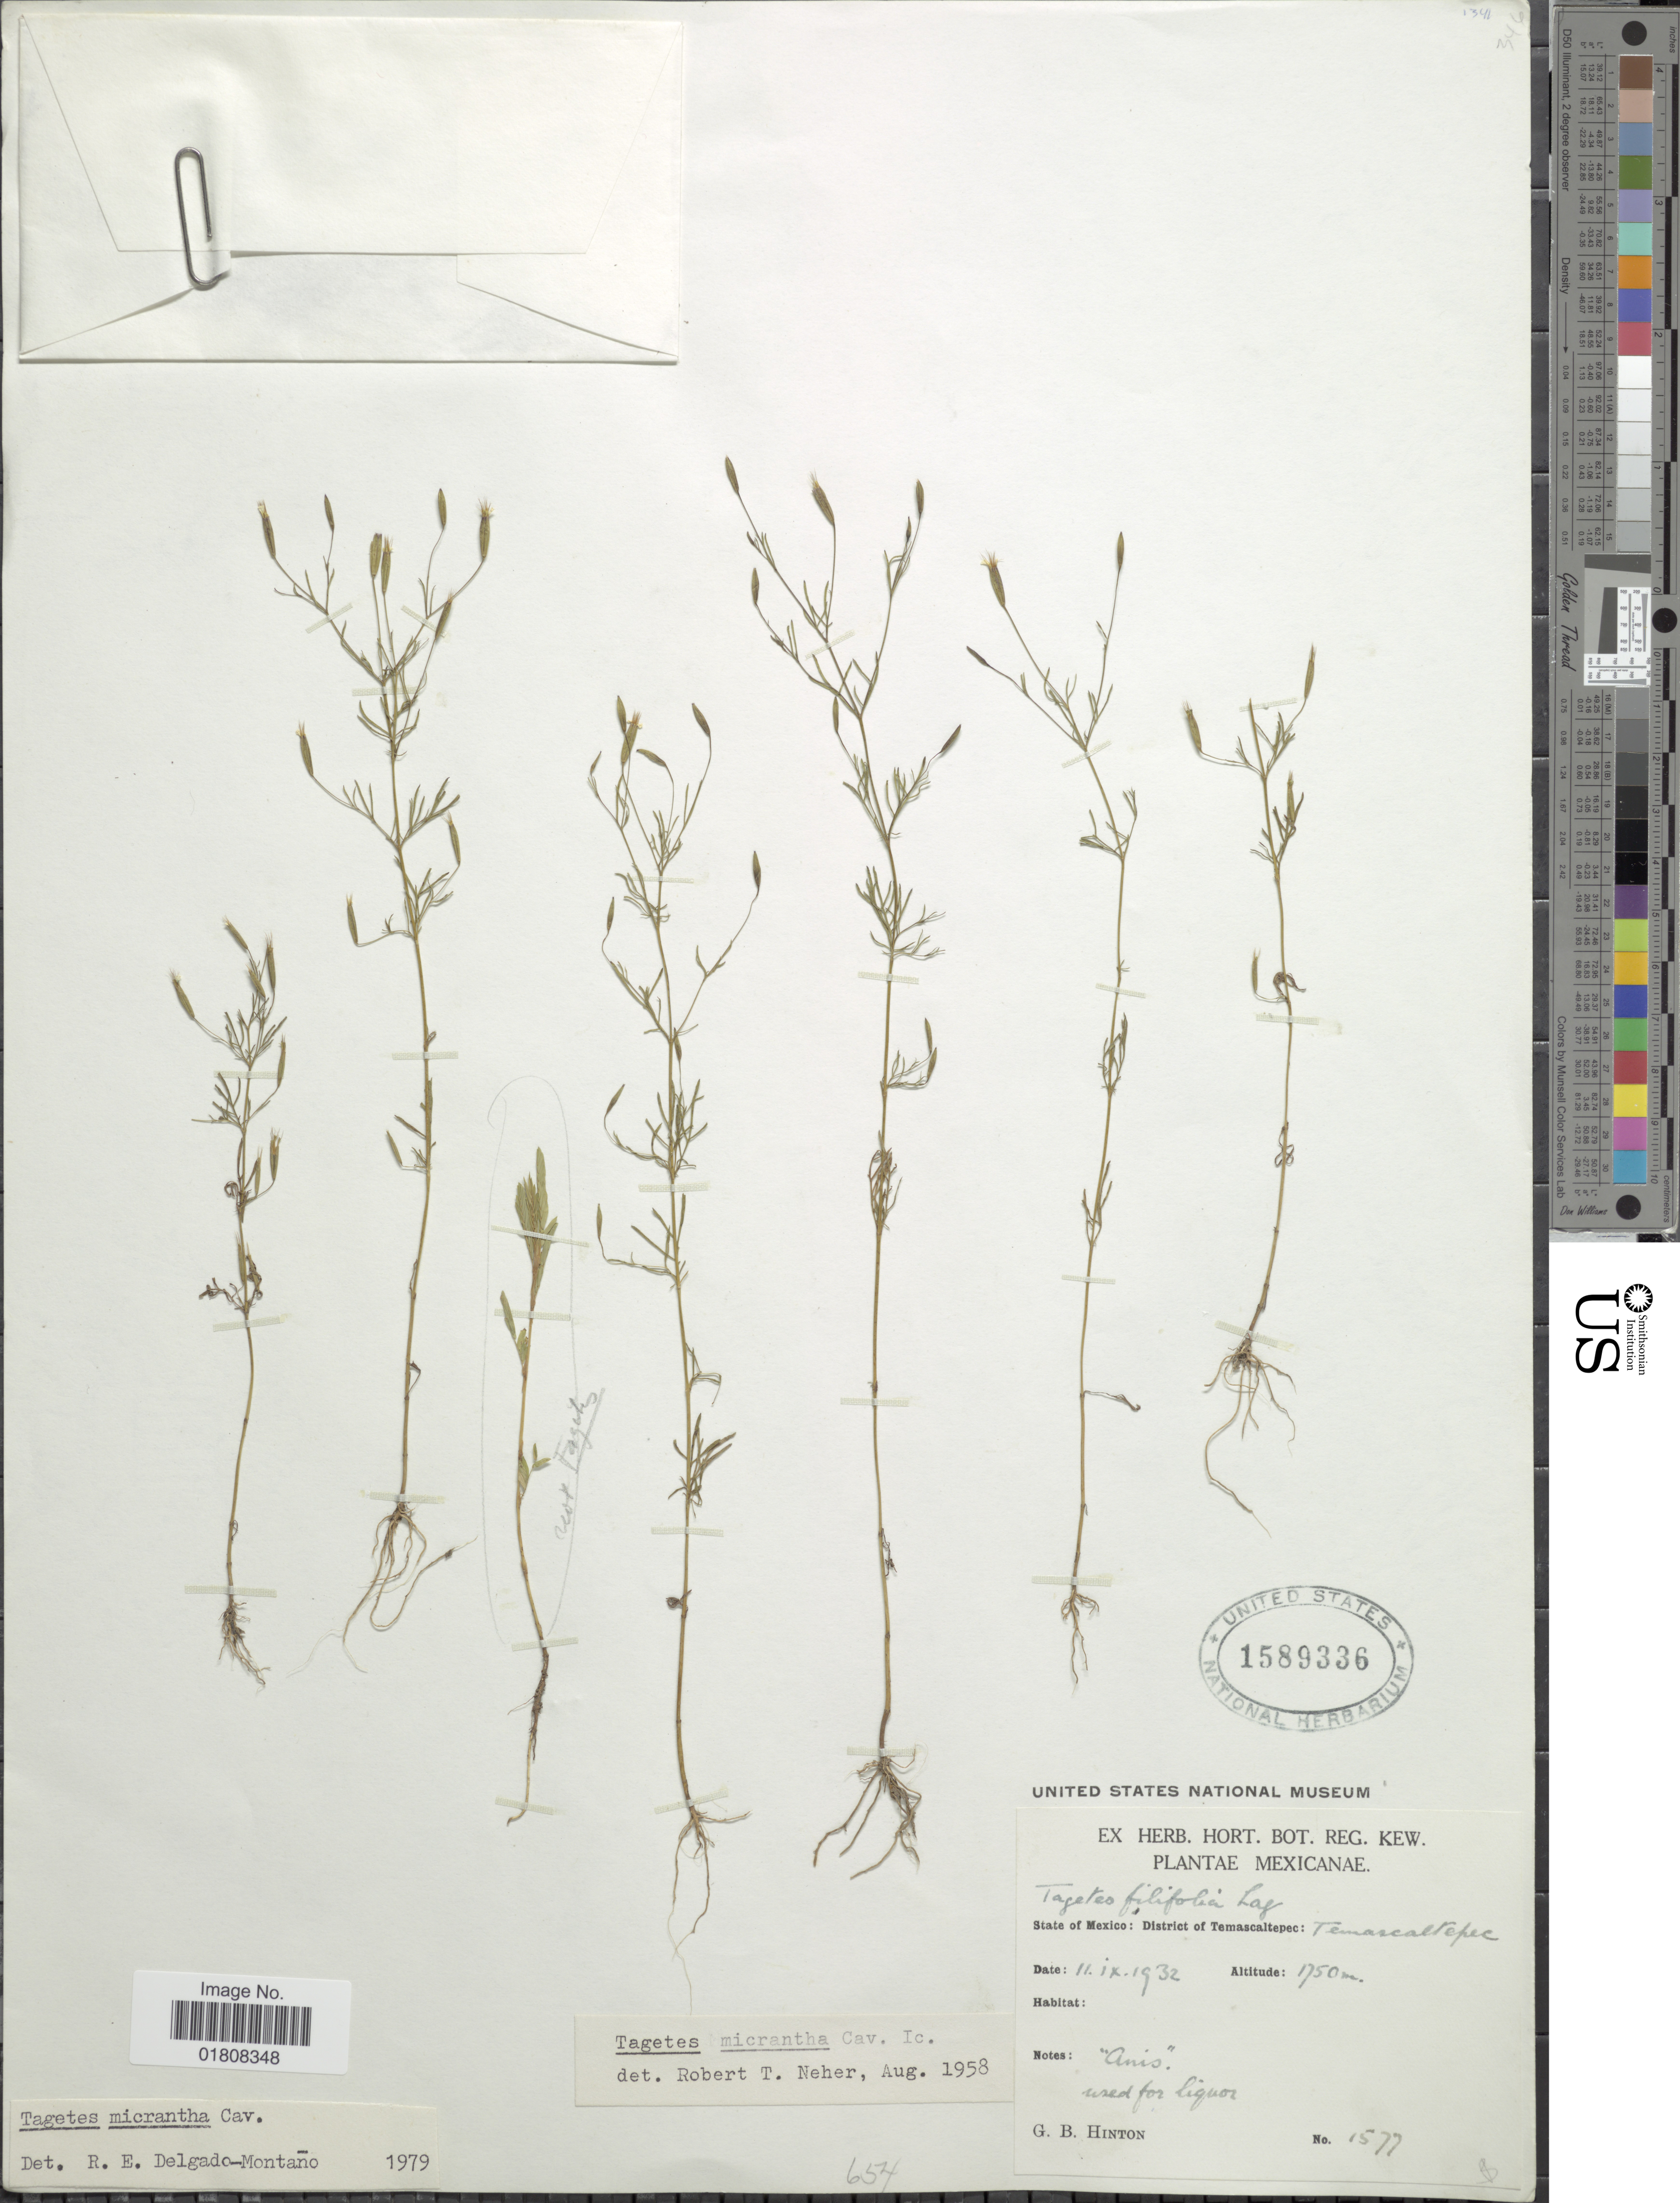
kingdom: Plantae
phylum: Tracheophyta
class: Magnoliopsida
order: Asterales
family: Asteraceae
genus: Tagetes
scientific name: Tagetes micrantha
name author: Cav.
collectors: G. B. Hinton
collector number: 1577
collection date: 1932-09-11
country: Mexico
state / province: México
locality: District Temascaltepec, Temascaltepec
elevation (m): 1750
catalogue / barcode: US 1589336